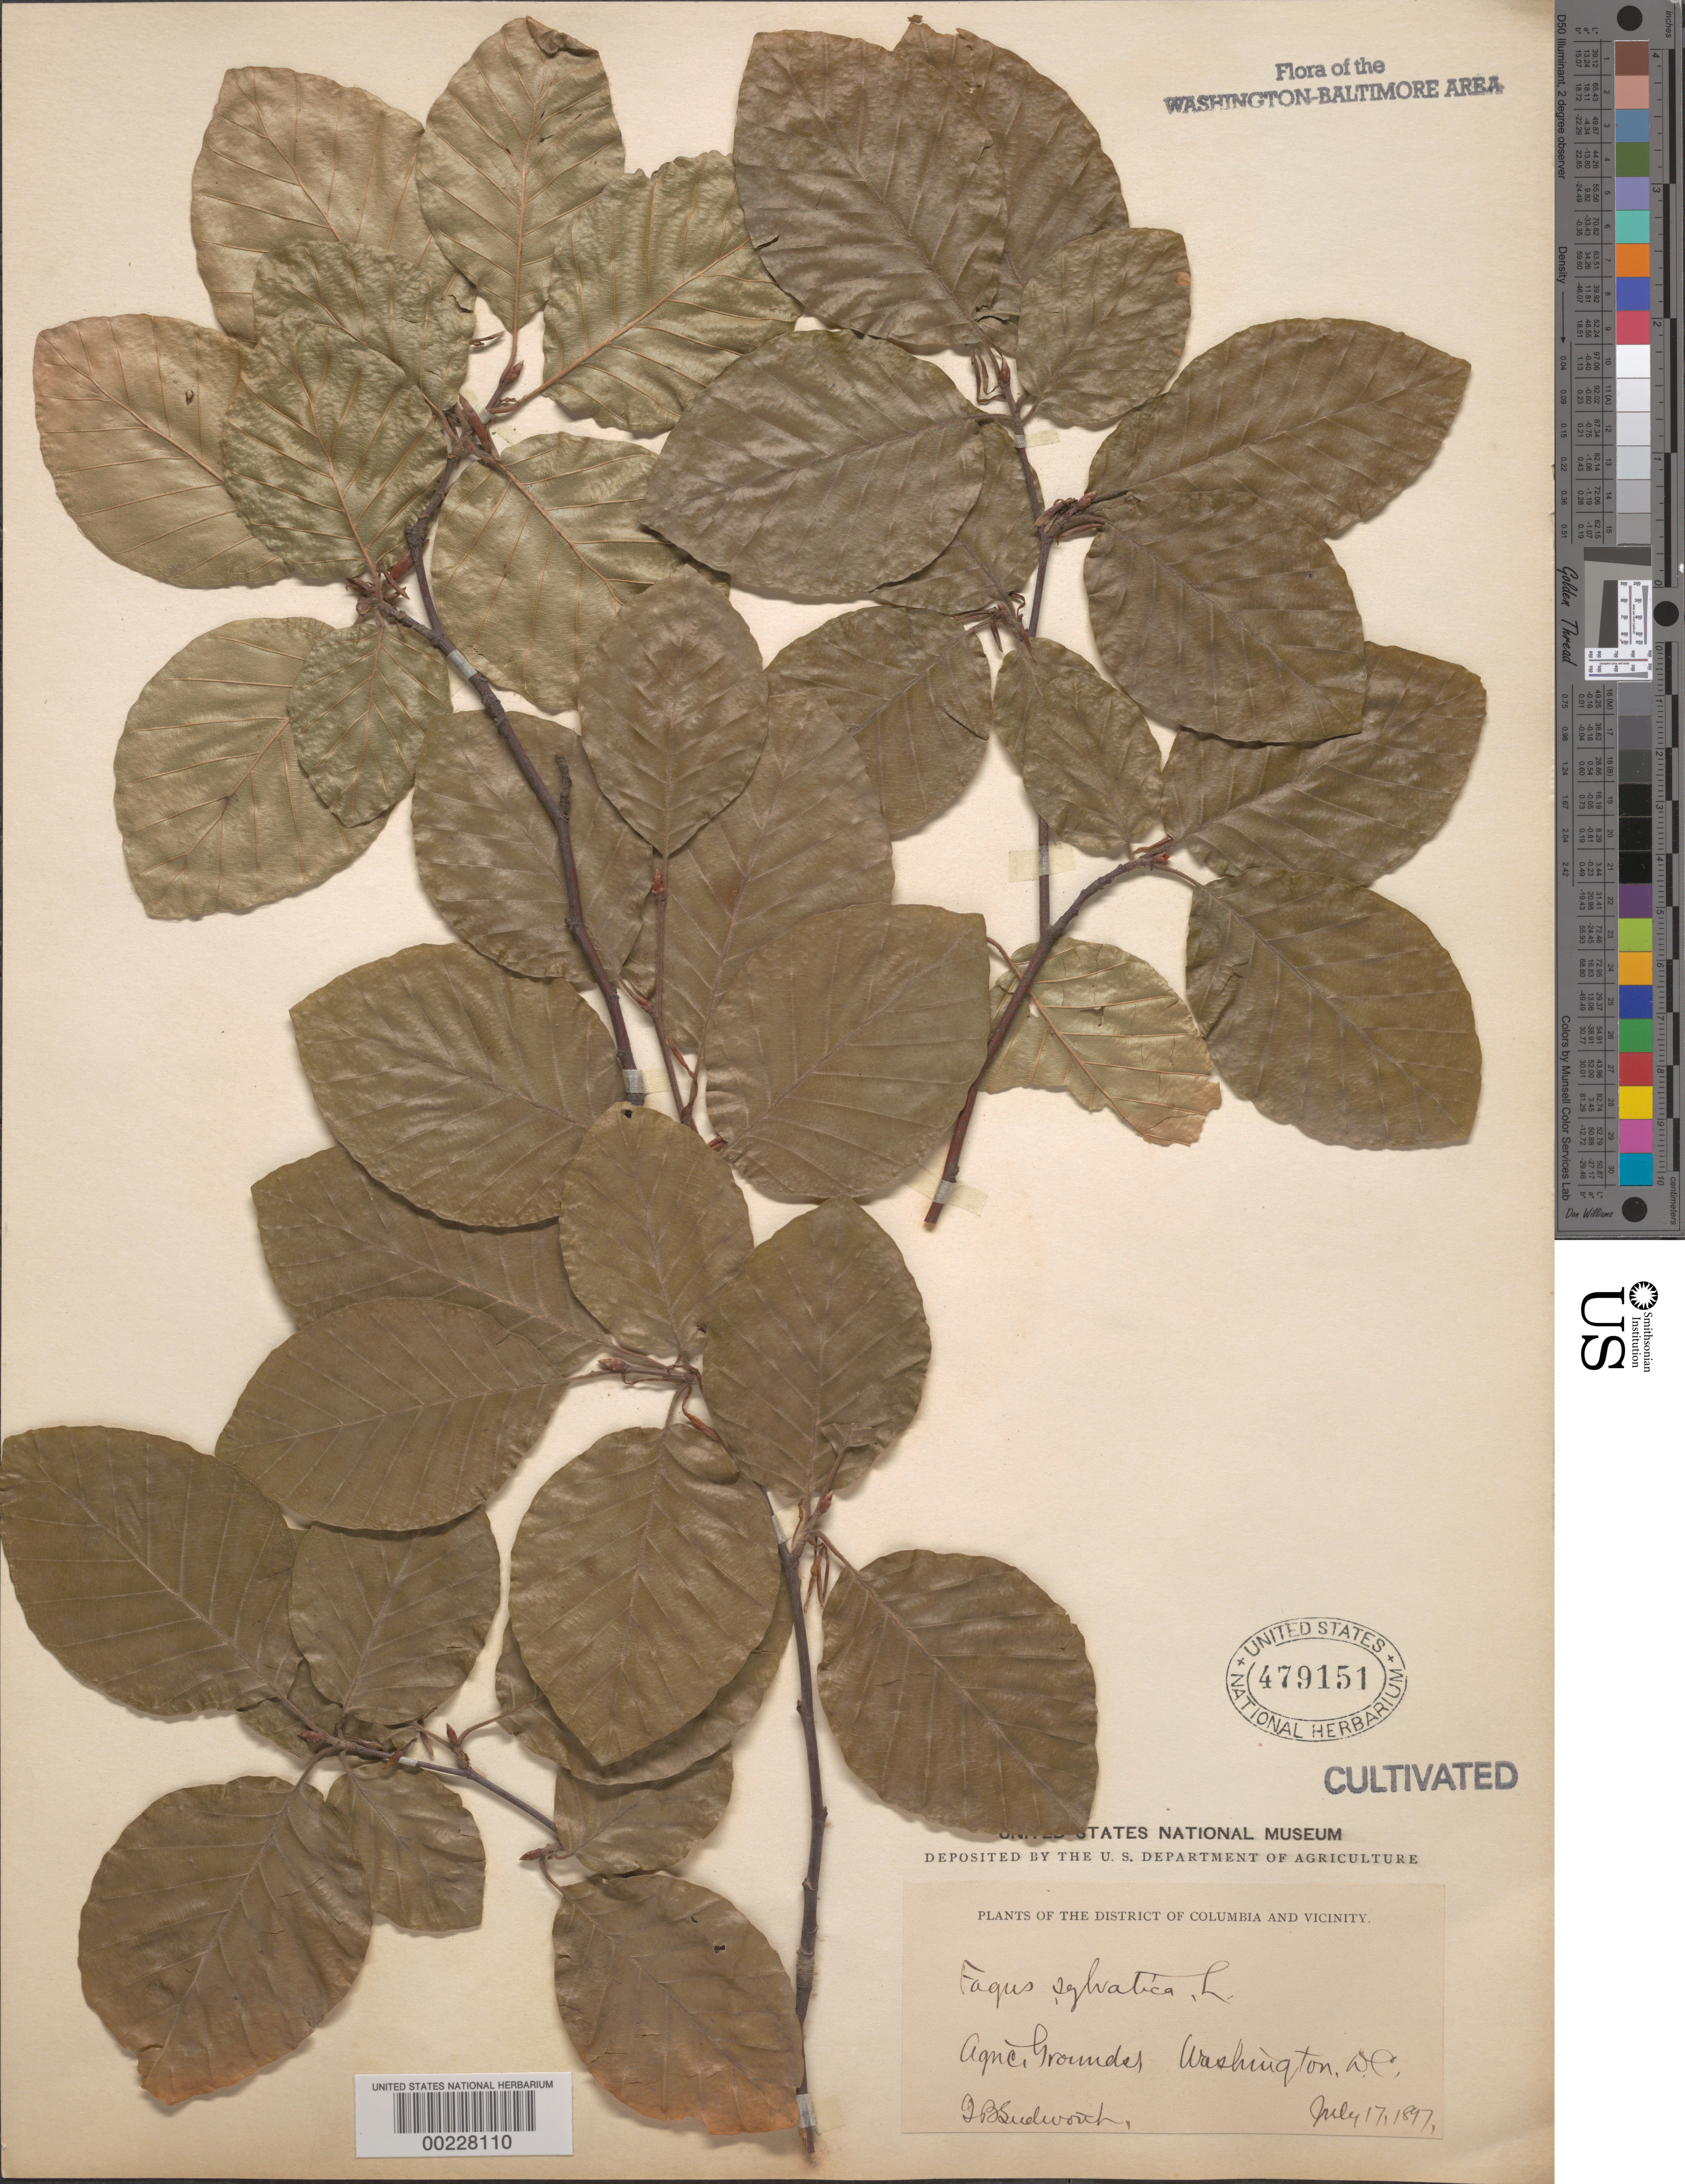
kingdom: Plantae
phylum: Tracheophyta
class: Magnoliopsida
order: Fagales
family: Fagaceae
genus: Fagus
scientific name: Fagus sylvatica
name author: L.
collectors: G. B. Sudworth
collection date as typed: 17 Jul 1897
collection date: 1897-07-17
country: United States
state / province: District of Columbia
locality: Agricultural grounds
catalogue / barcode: US 479151